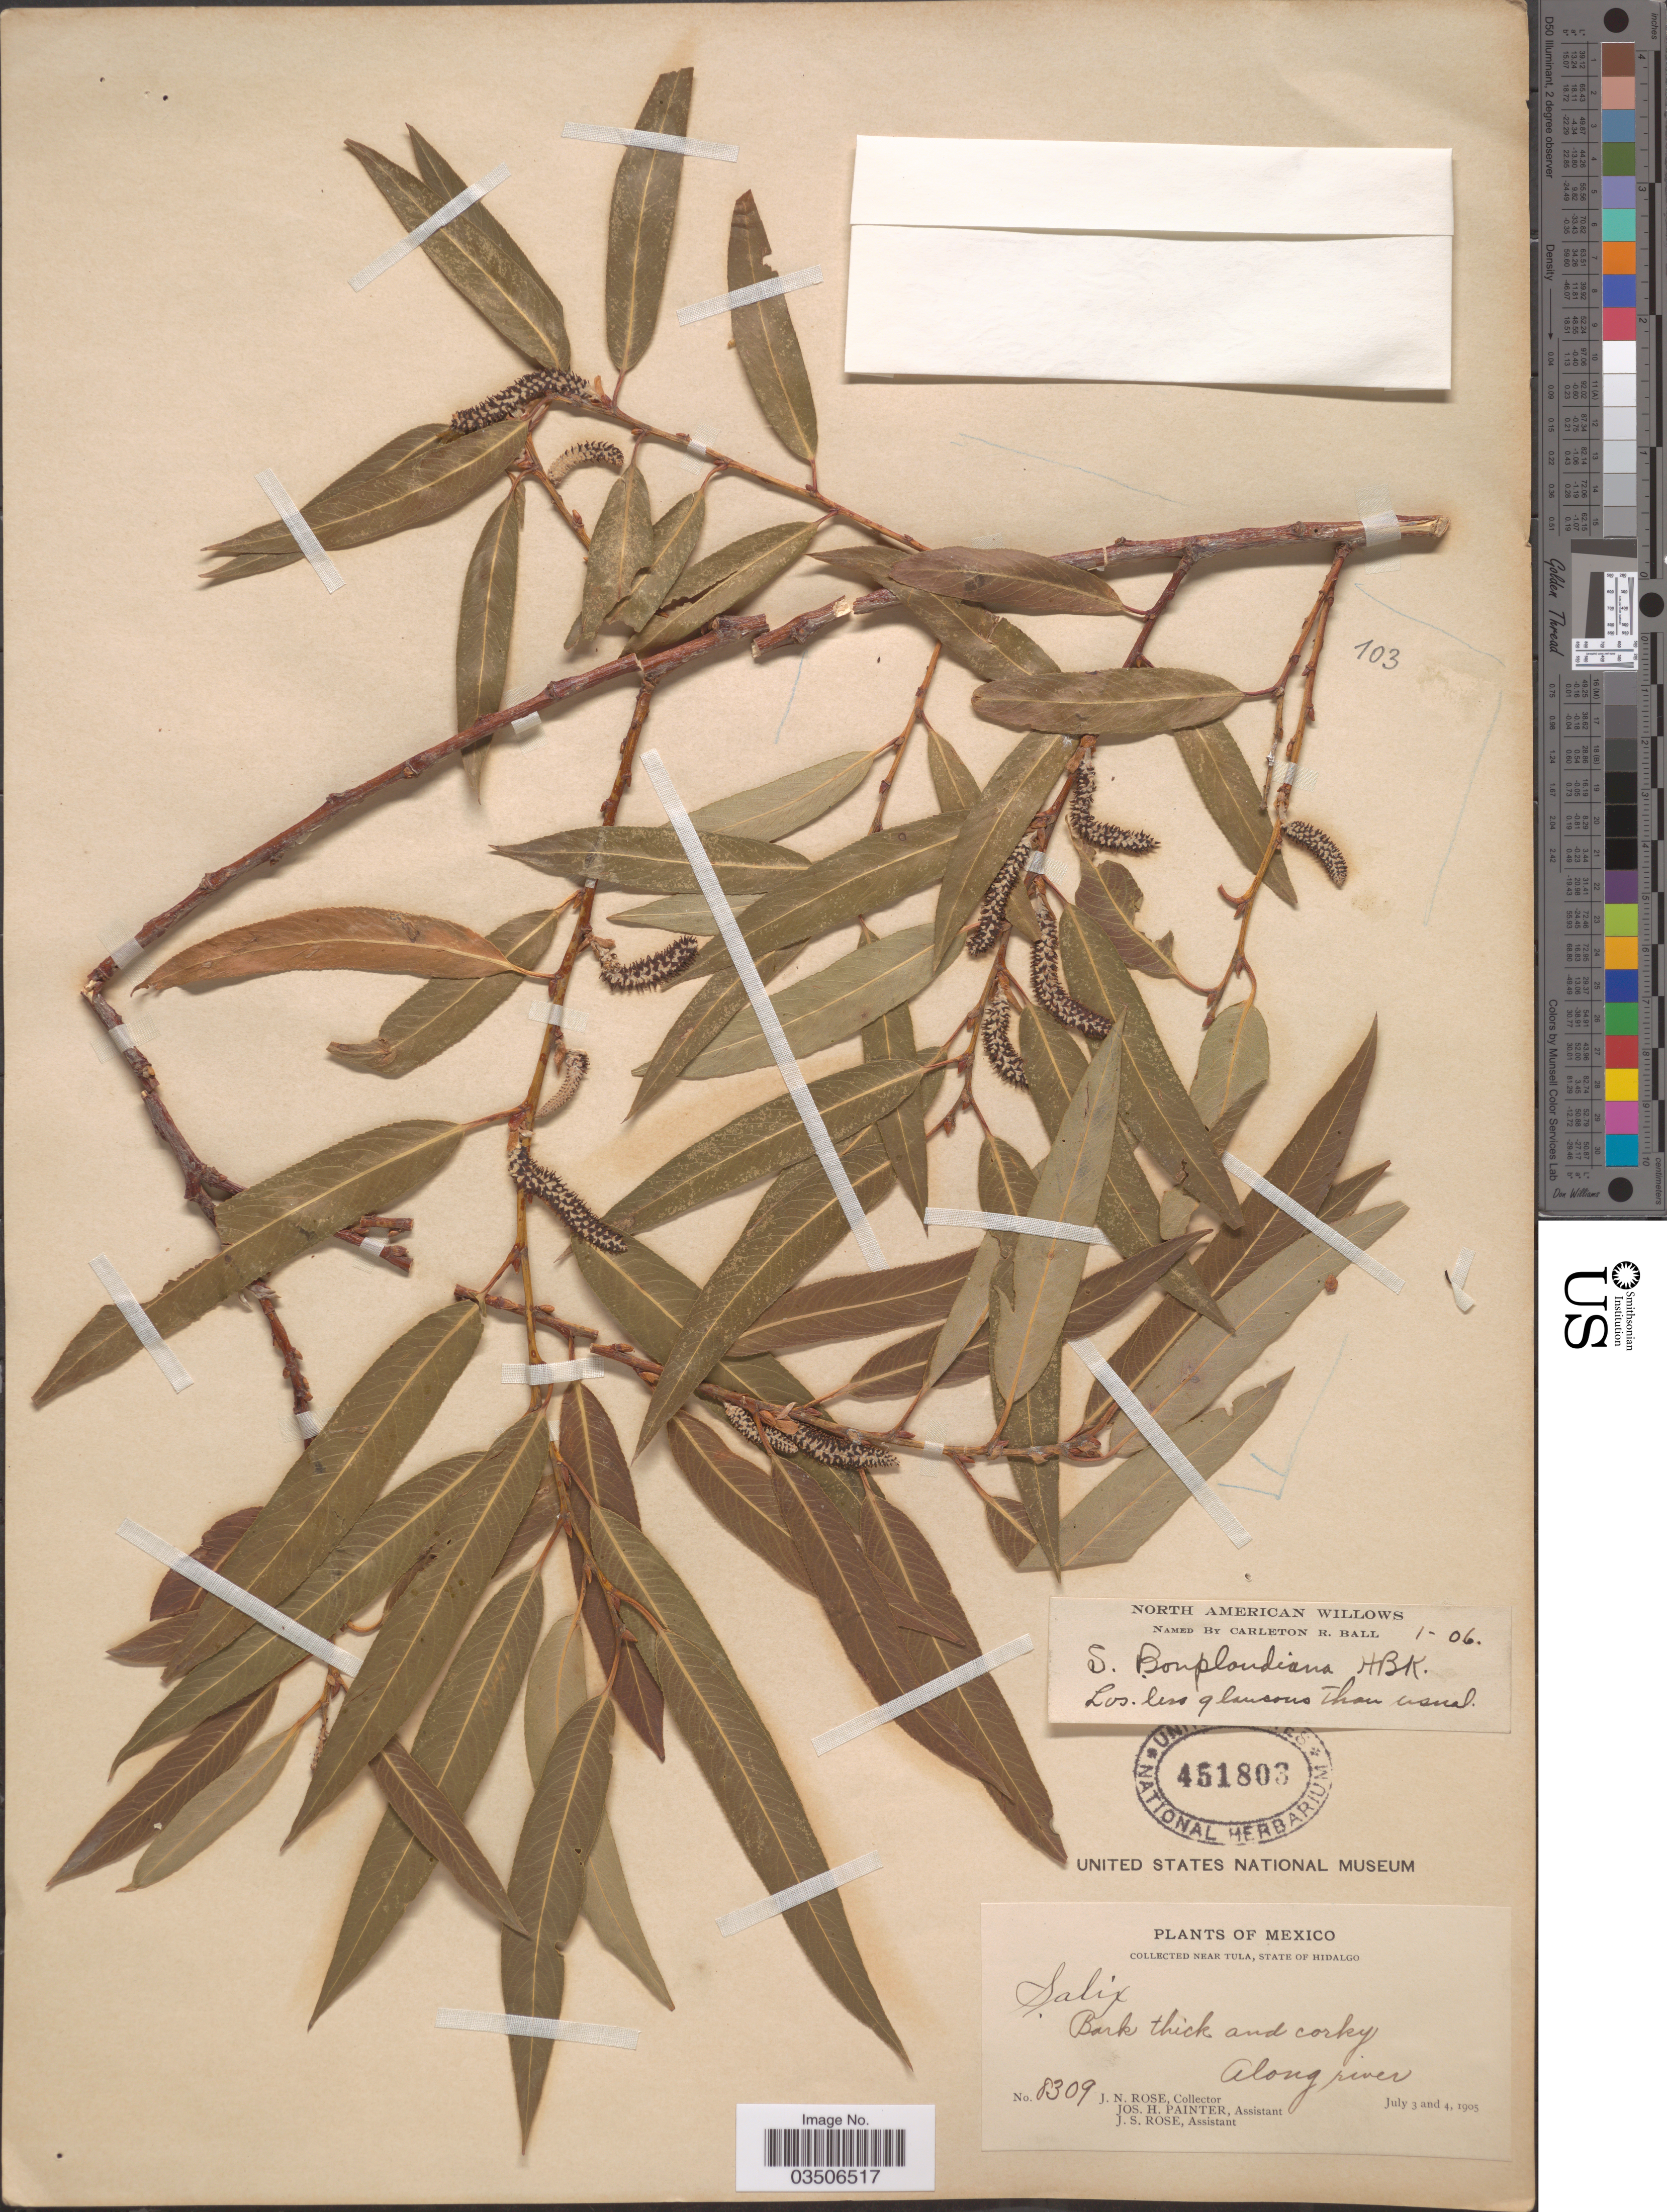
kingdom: Plantae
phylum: Tracheophyta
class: Magnoliopsida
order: Malpighiales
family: Salicaceae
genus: Salix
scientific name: Salix bonplandiana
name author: Kunth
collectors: J. N. Rose, J. H. Painter & J. S. Rose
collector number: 8309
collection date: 1905-07-03/1905-07-04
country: Mexico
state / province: Hidalgo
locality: Near Tula, State of Hidalgo. Along river.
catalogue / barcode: US 451803